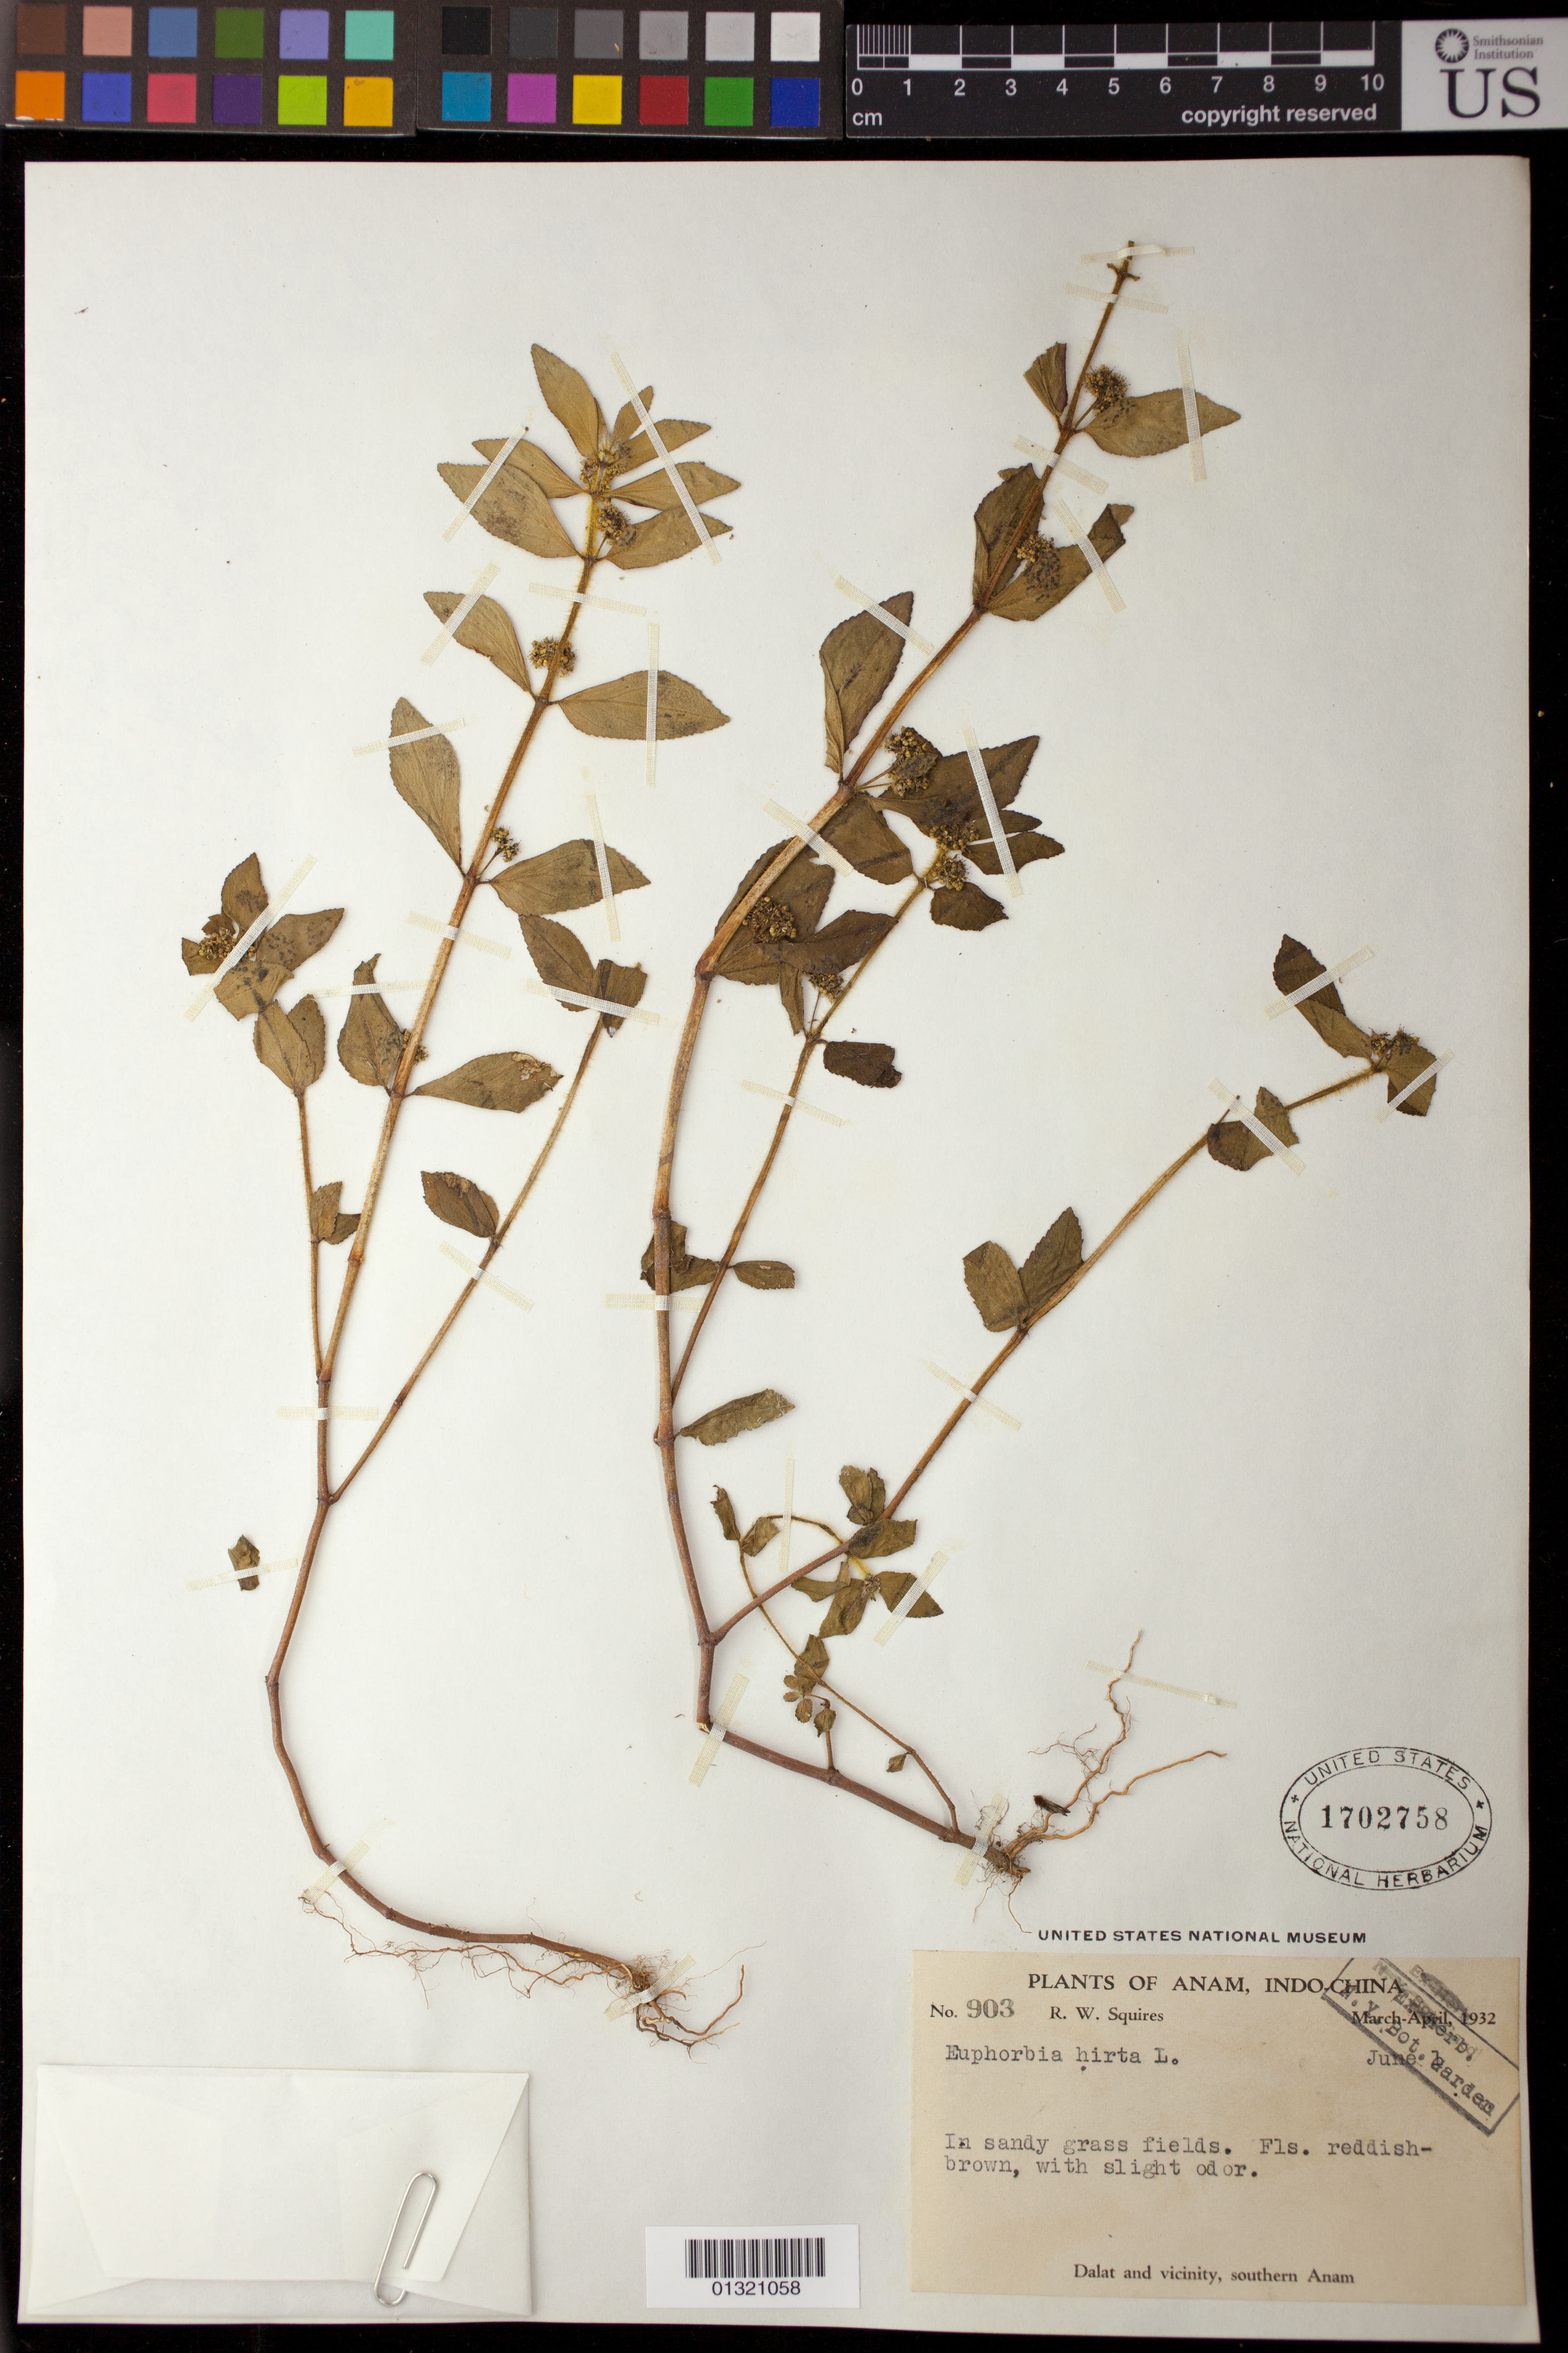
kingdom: Plantae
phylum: Tracheophyta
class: Magnoliopsida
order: Malpighiales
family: Euphorbiaceae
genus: Euphorbia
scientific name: Euphorbia hirta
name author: L.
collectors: R. Squires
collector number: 903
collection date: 1932-03/1932-04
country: Vietnam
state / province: Lâm Đồng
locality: Dalat and vicinity, southern Anam [Annam].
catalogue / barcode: US 1702758